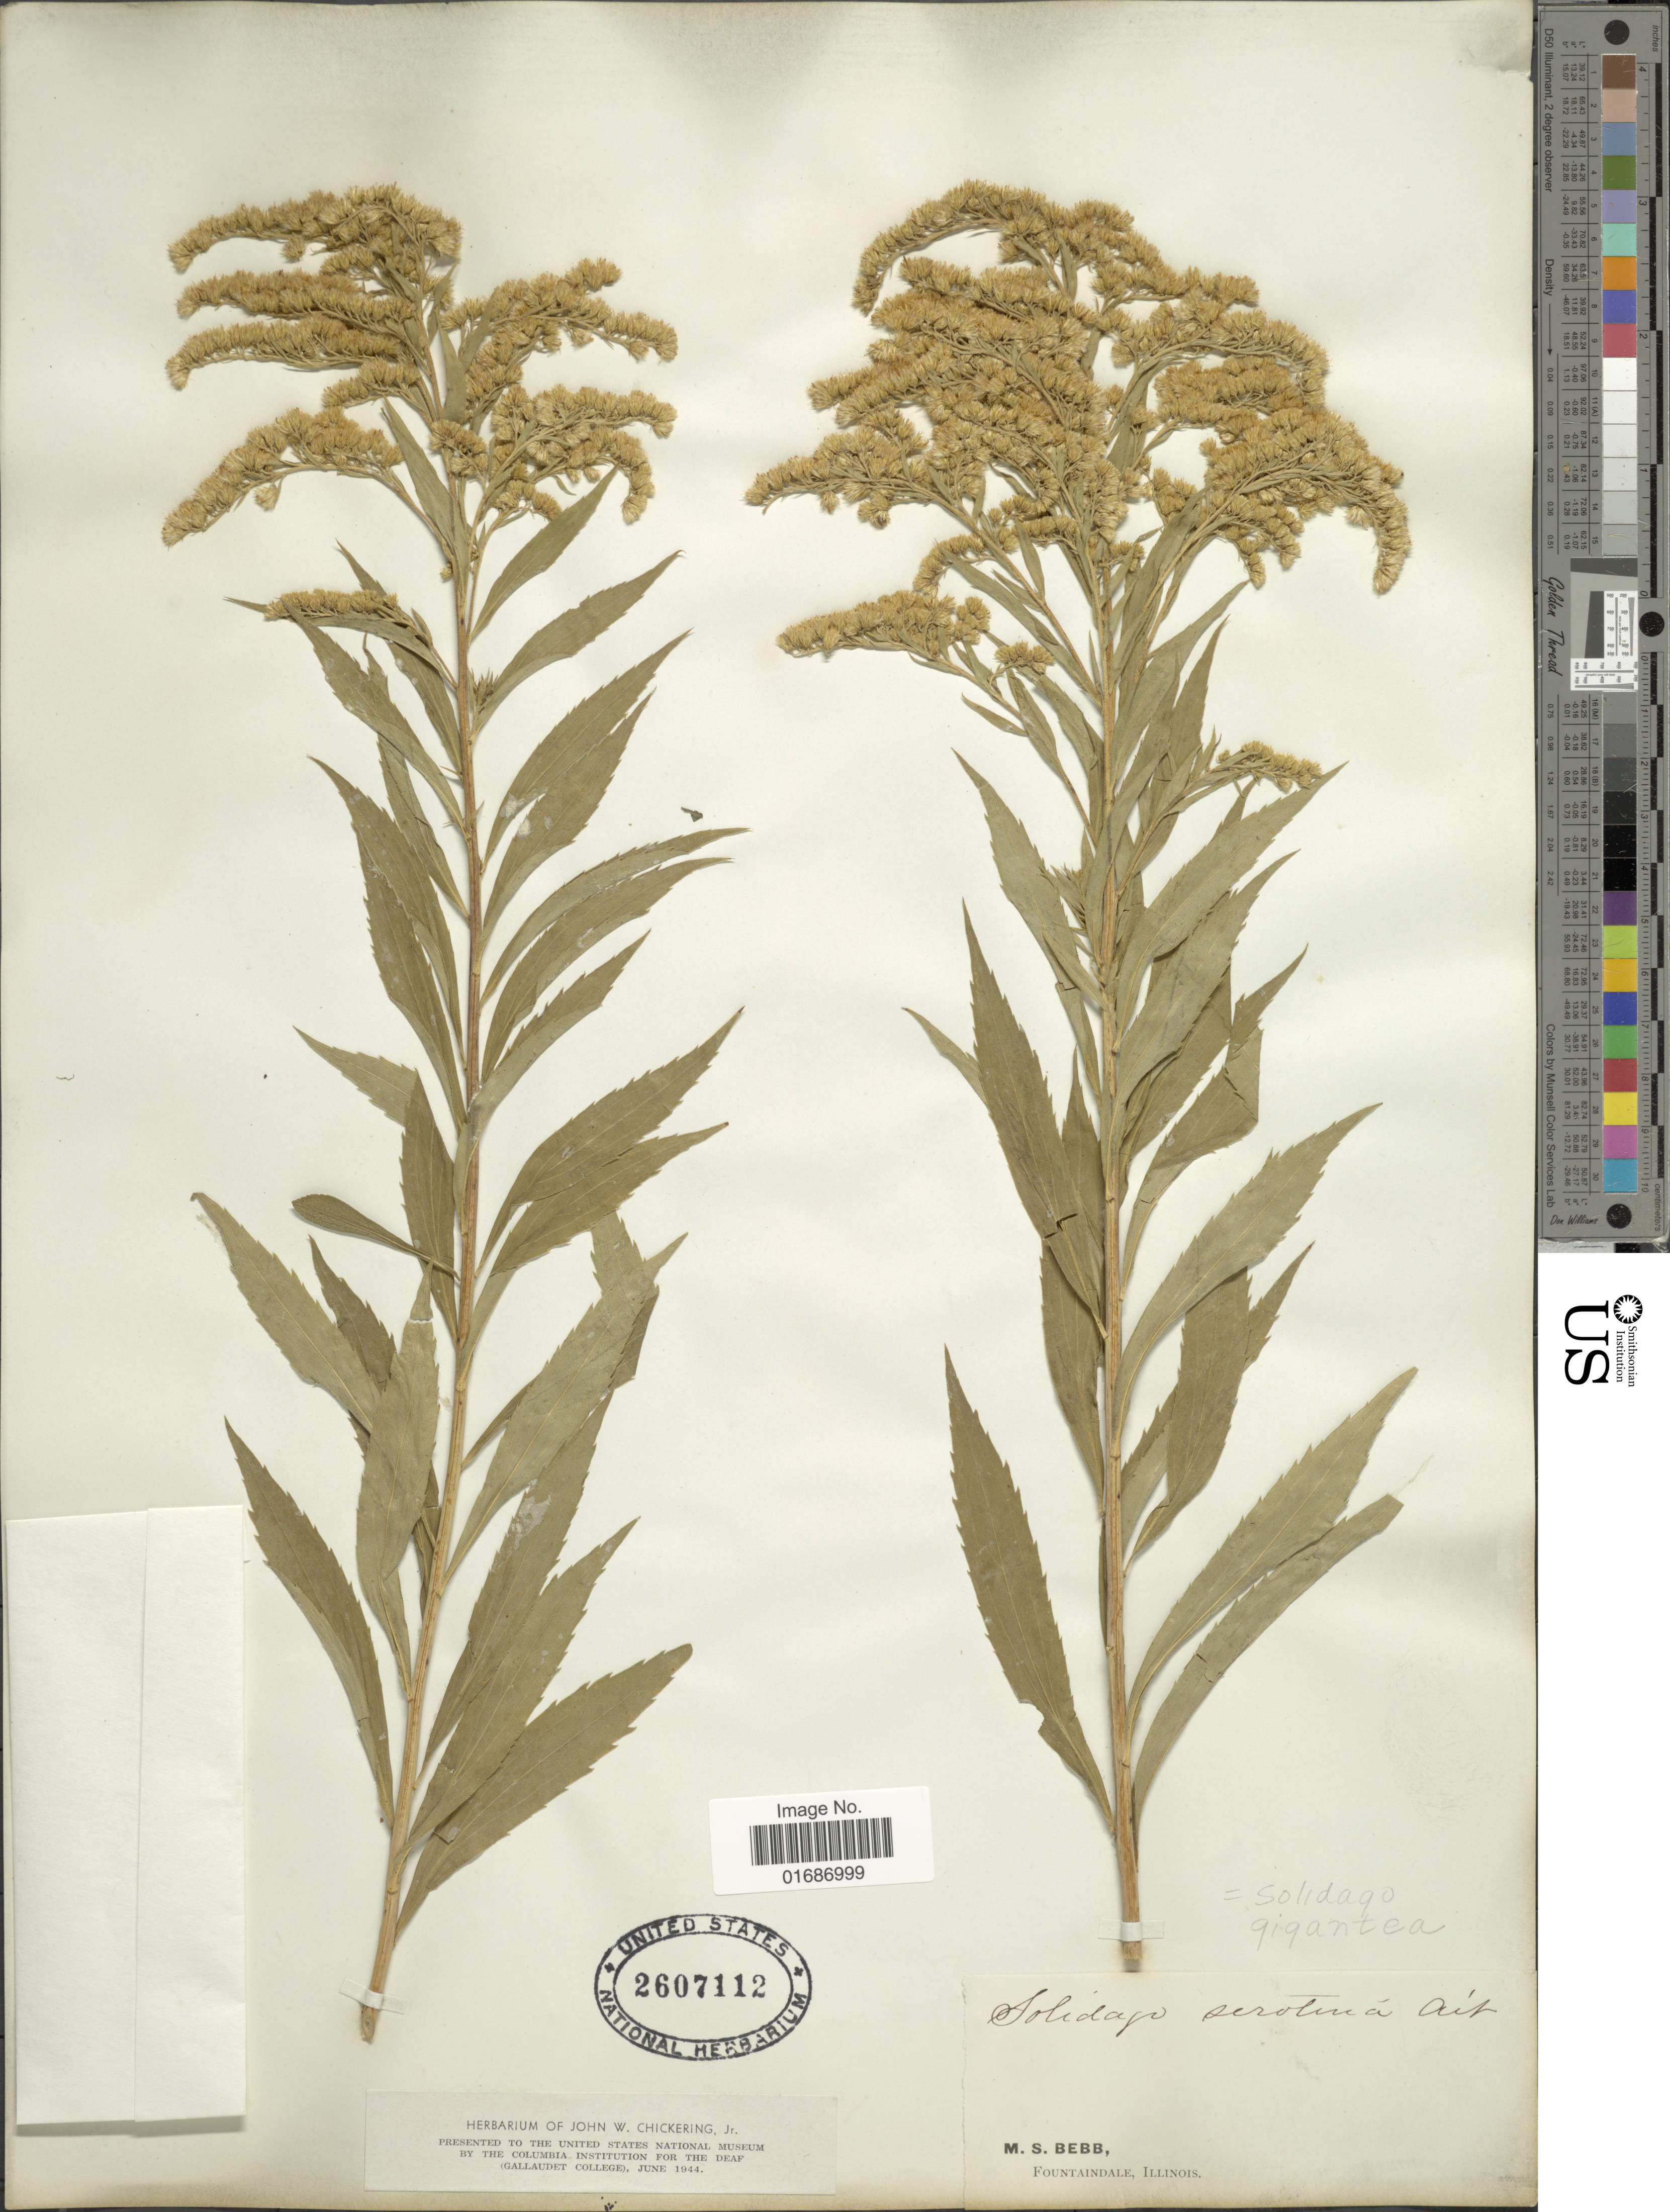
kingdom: Plantae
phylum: Tracheophyta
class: Magnoliopsida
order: Asterales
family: Asteraceae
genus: Solidago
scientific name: Solidago gigantea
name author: Aiton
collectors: M. Bebb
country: United States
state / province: Illinois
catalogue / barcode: US 2607112